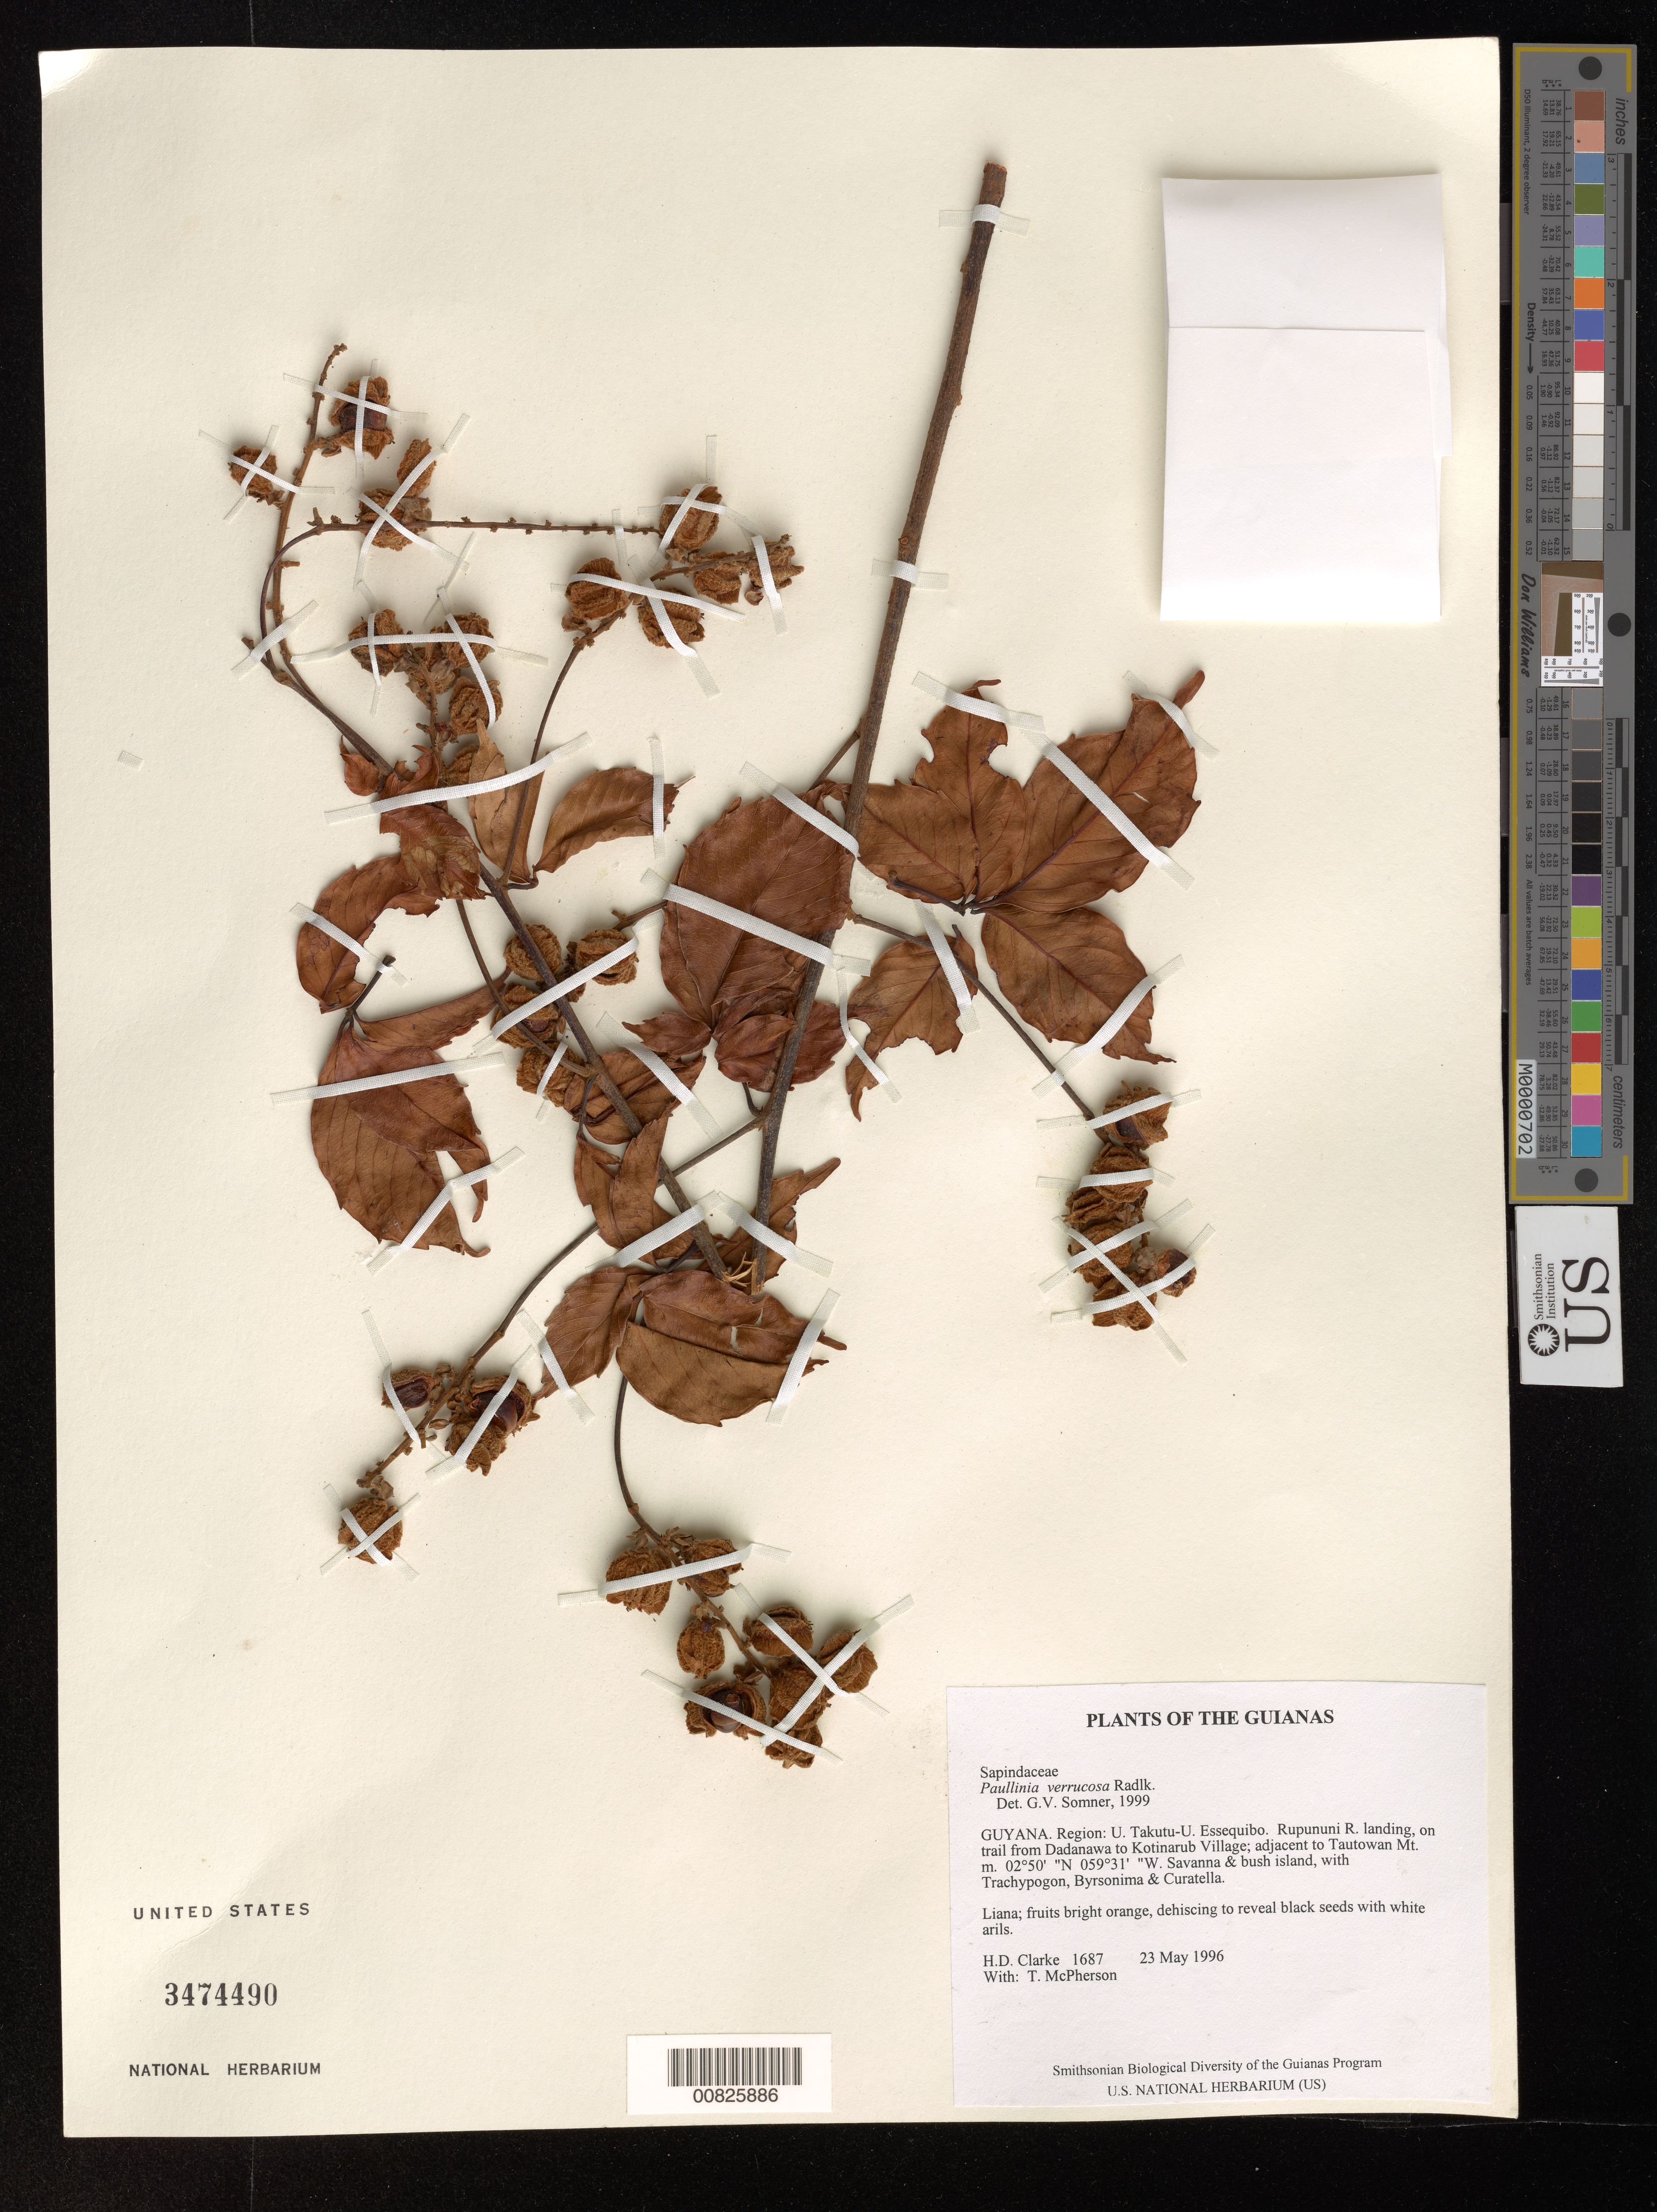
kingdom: Plantae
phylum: Tracheophyta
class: Magnoliopsida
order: Sapindales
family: Sapindaceae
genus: Paullinia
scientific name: Paullinia verrucosa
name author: Radlk.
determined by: Somner, G. V.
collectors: H. D. Clarke & T. McPherson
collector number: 1687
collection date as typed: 23 May 1996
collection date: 1996-05-23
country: Guyana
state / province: U. Takutu-U. Essequibo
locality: Rupununi R. landing, on trail from Dadanawa to Kotinarub Village; adjacent to Tautowan Mt.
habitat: Savanna & bush island, with Trachypogon, Byrsonima & Curatella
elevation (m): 100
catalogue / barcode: US 3474490